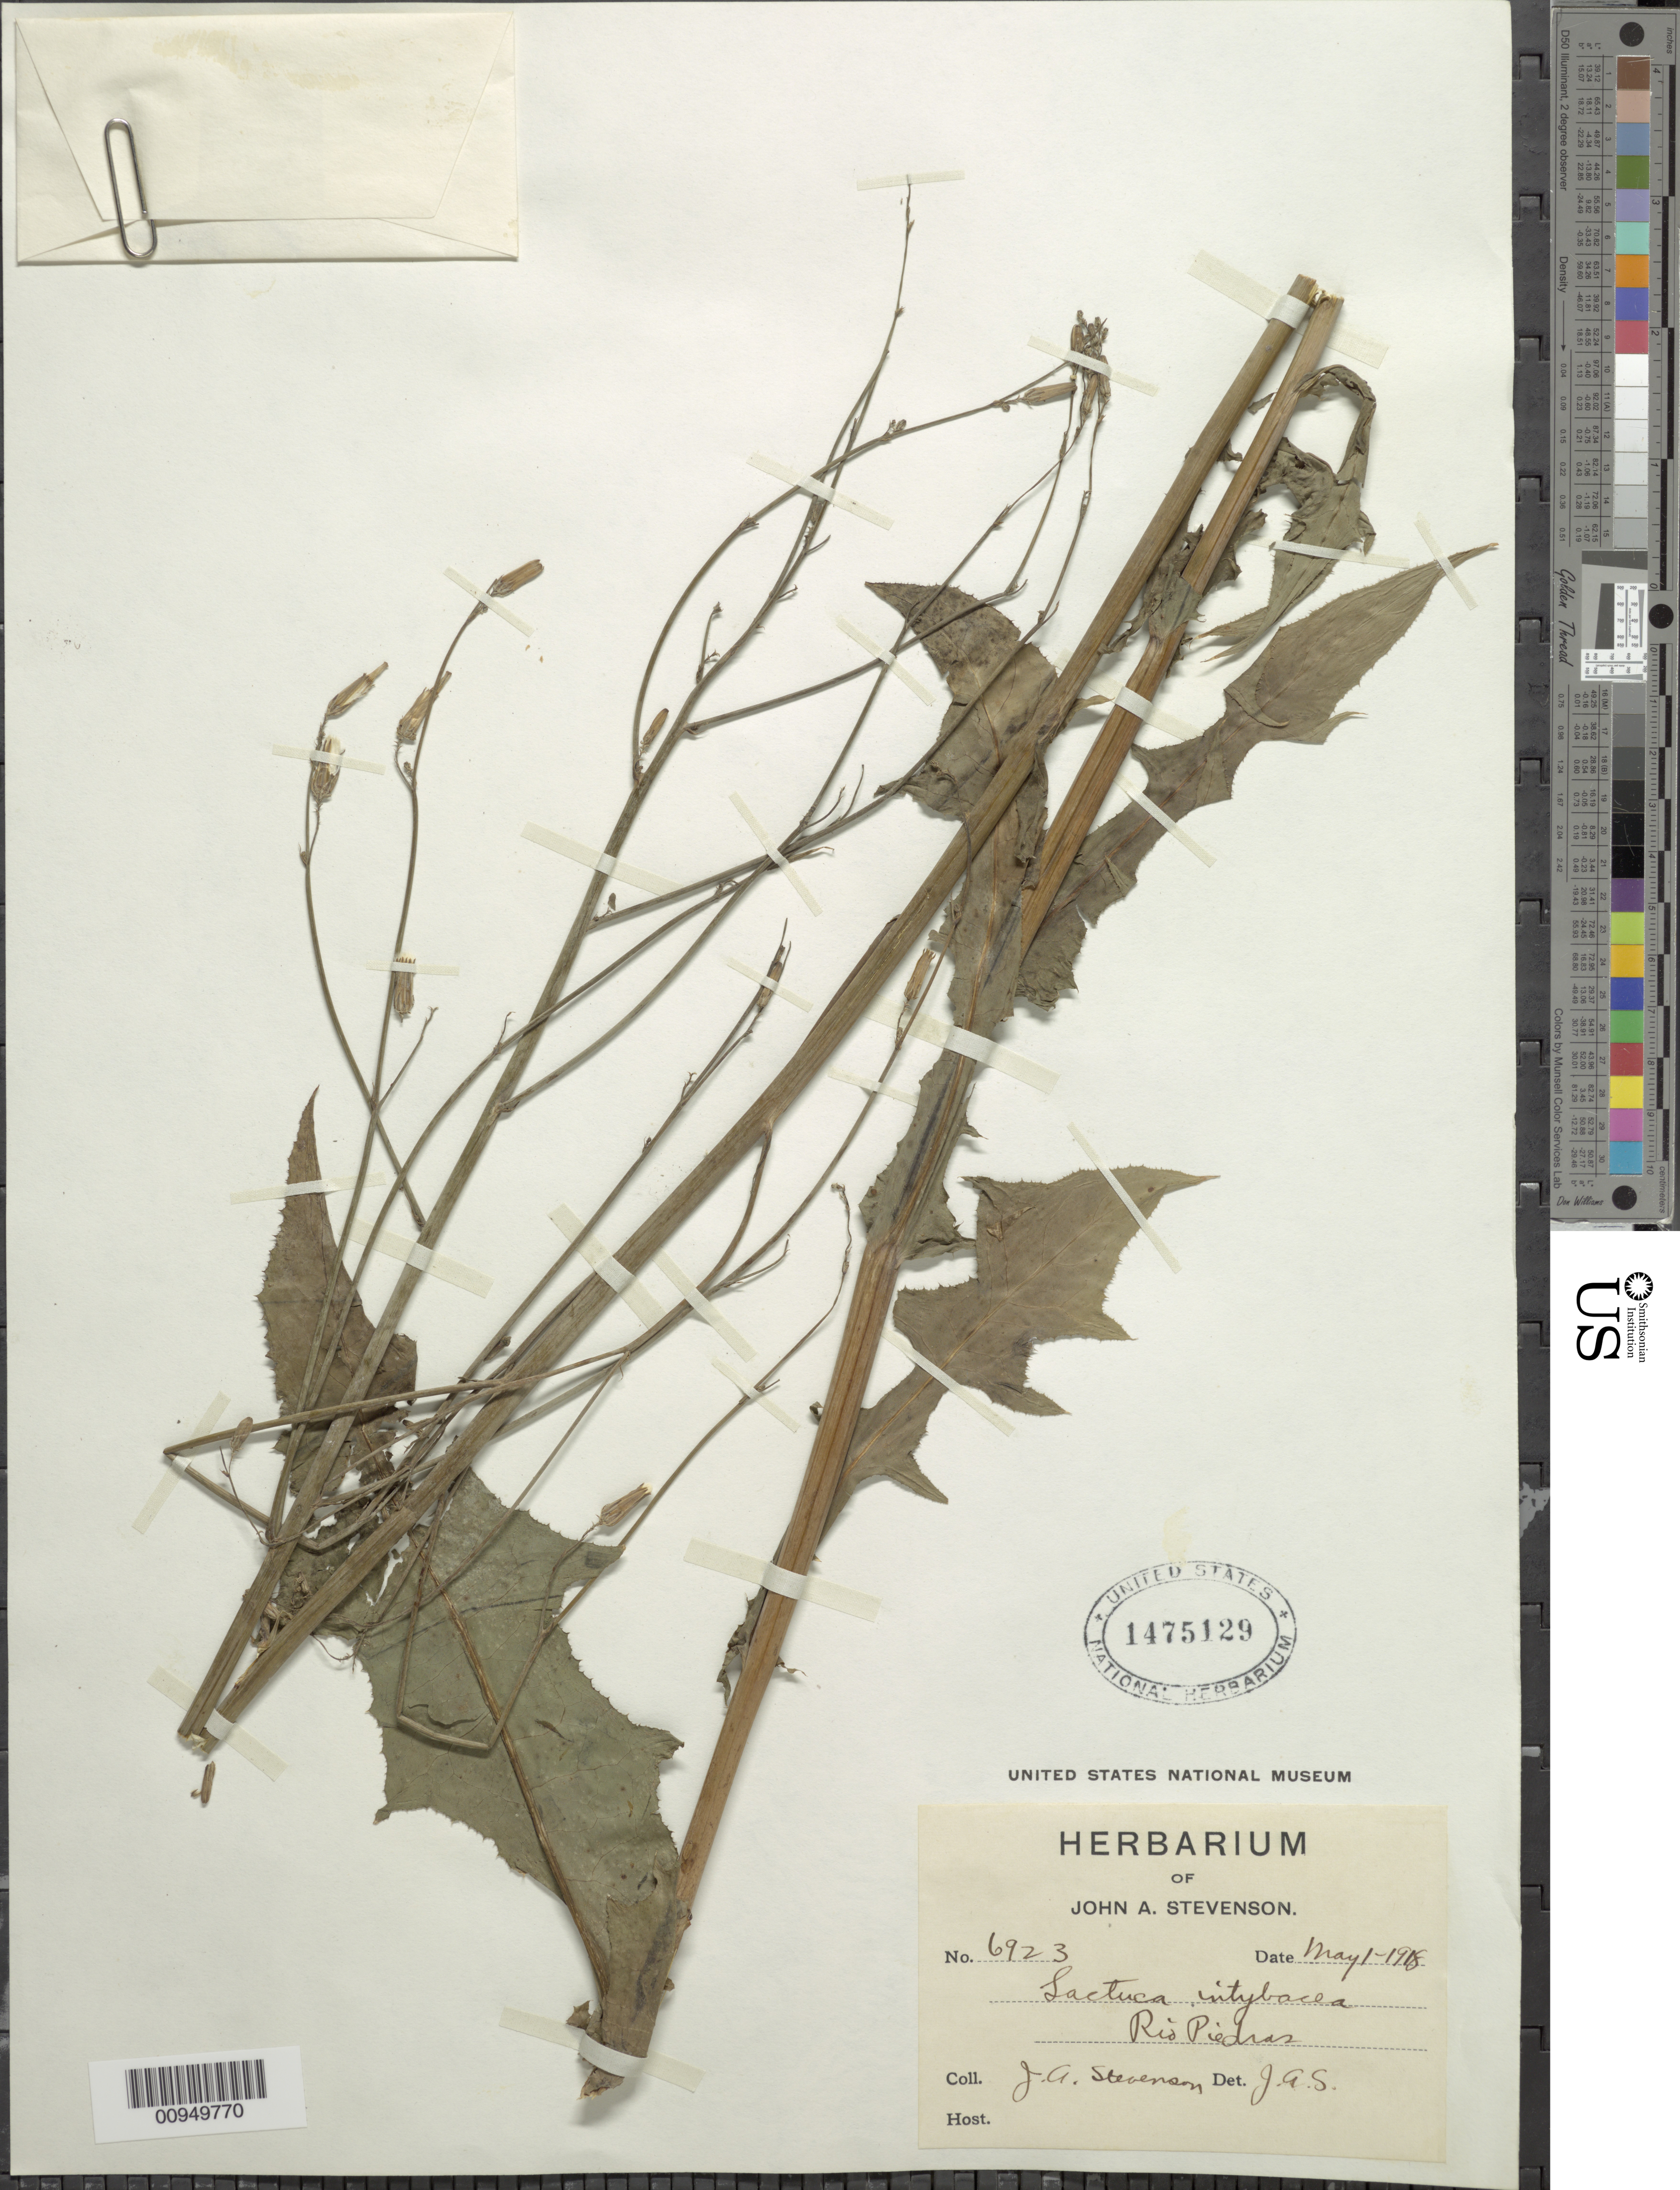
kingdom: Plantae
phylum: Tracheophyta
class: Magnoliopsida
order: Asterales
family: Asteraceae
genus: Launaea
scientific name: Launaea intybacea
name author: (Jacq.) Beauverd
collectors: J. Stevenson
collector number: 6923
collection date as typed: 01 May 1918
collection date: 1918-05-01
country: Puerto Rico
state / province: San Juan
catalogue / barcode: US 1475129